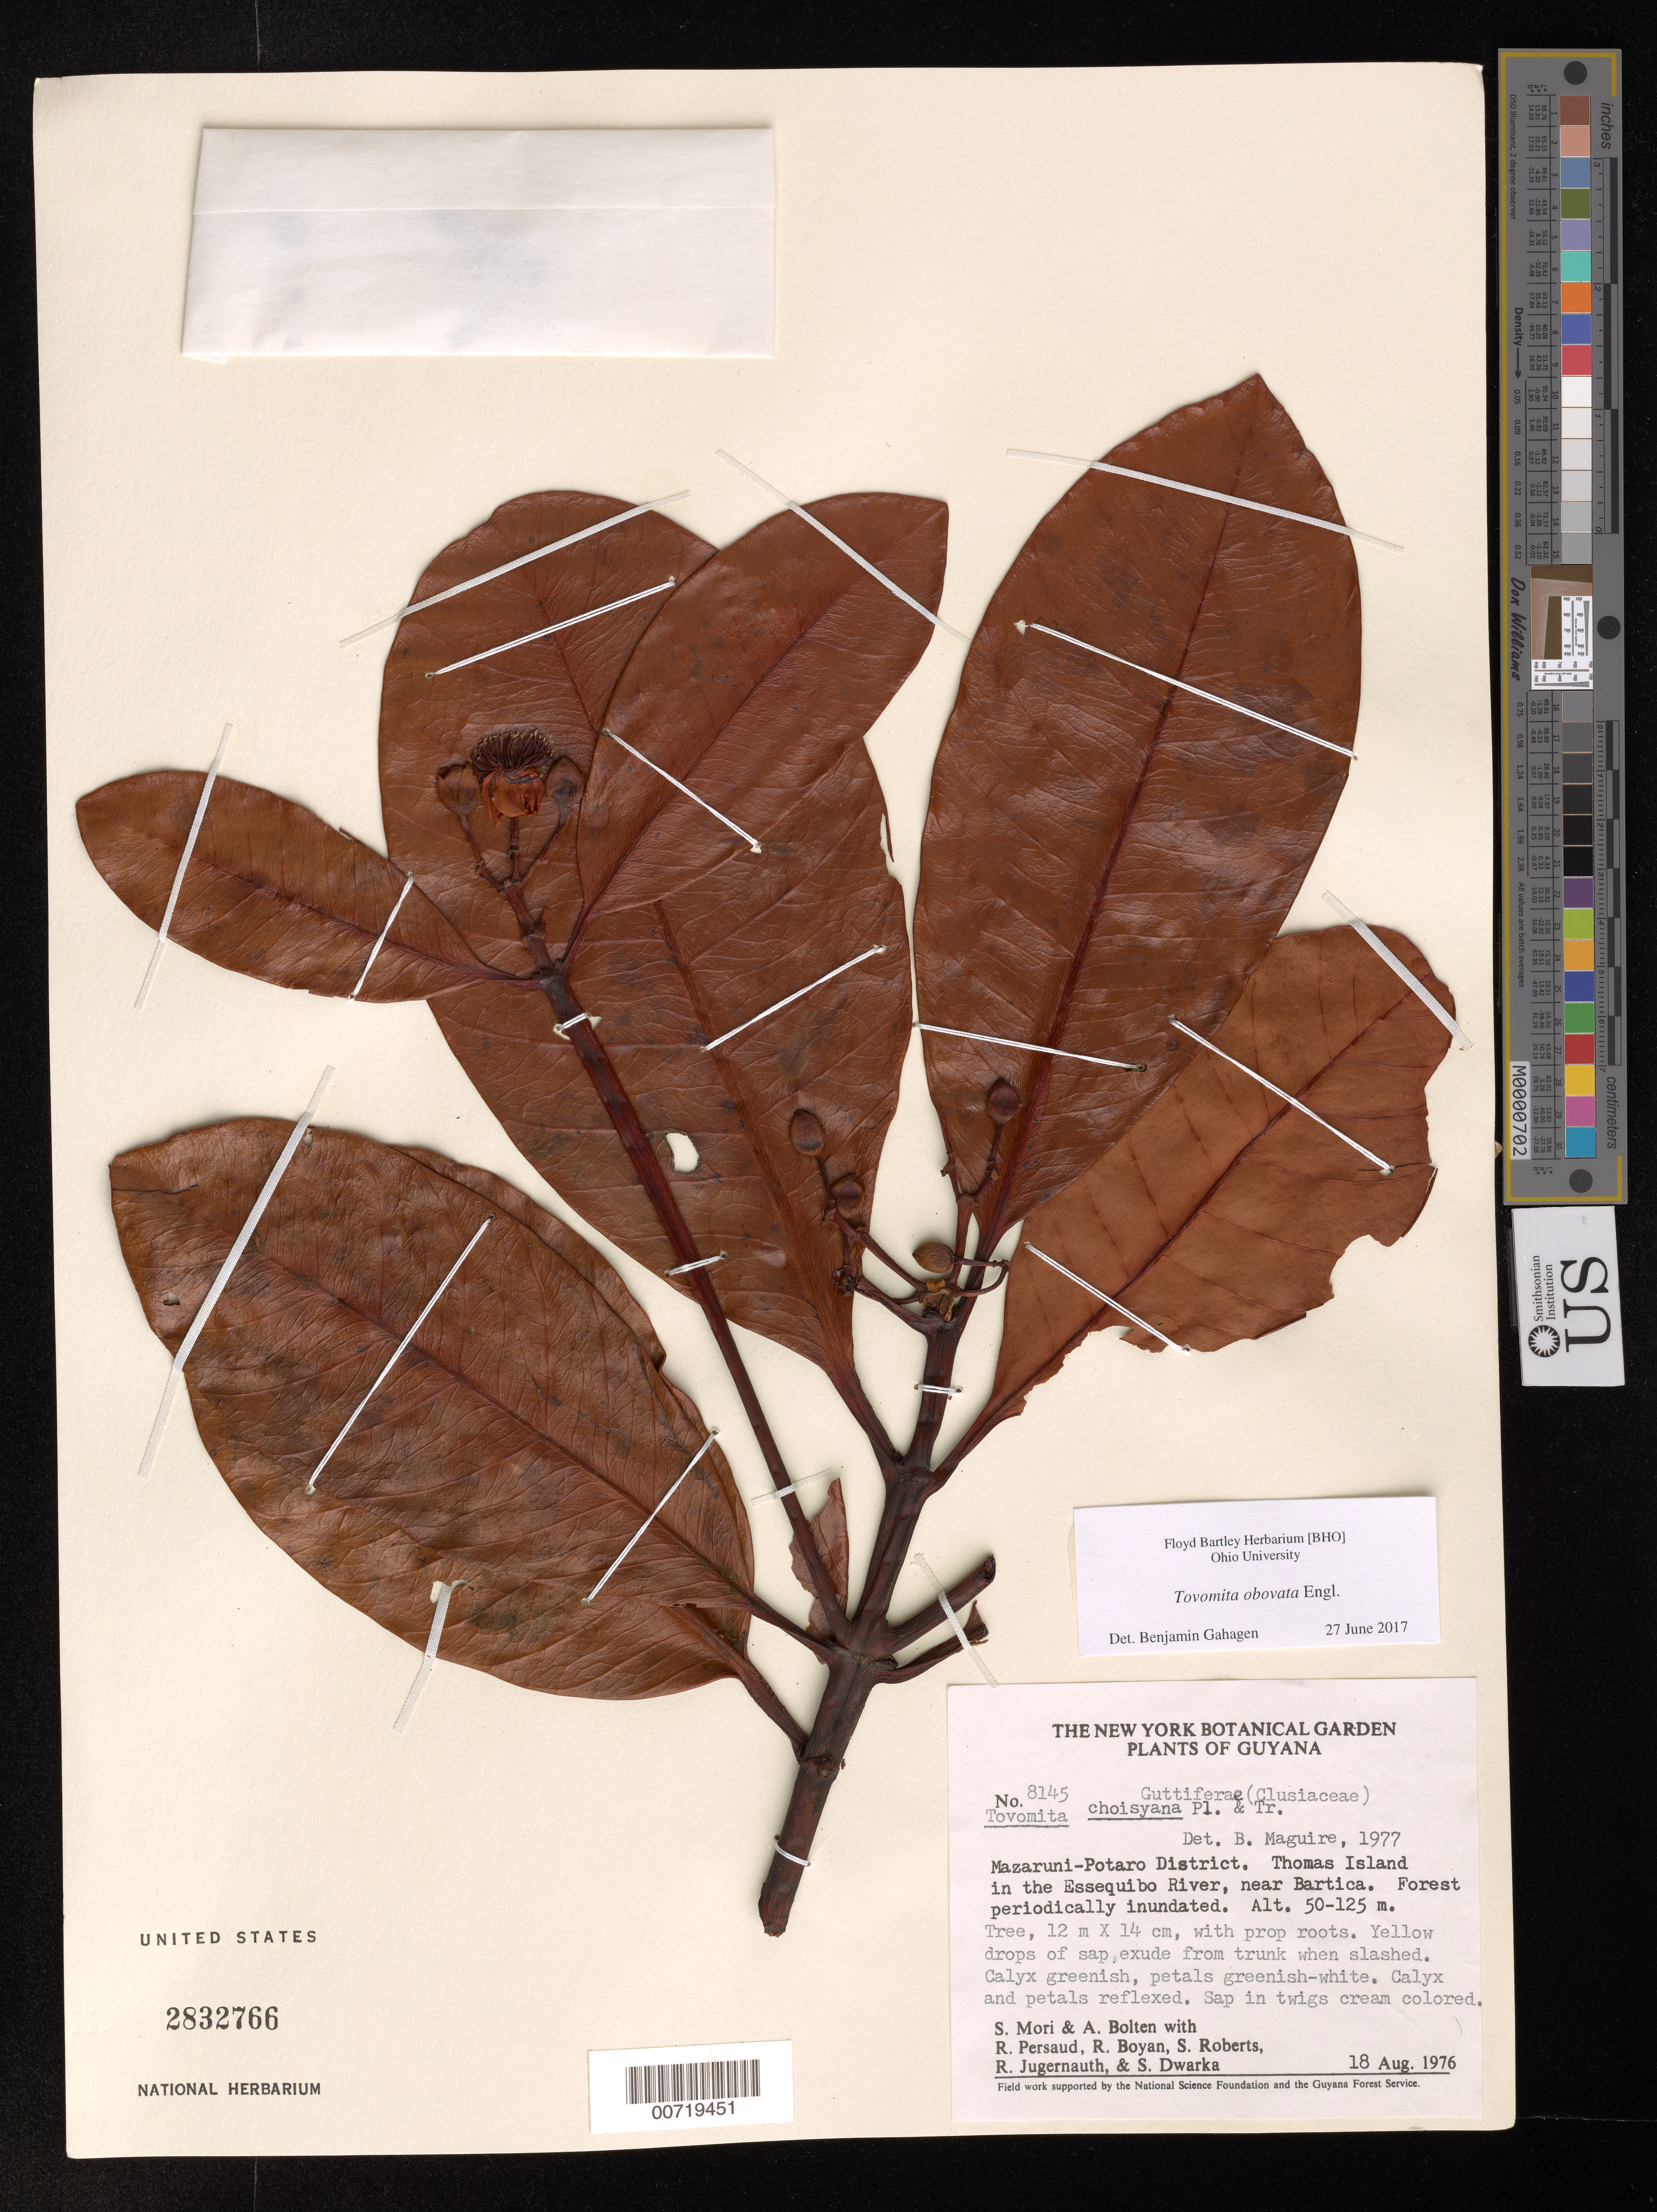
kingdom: Plantae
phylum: Tracheophyta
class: Magnoliopsida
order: Malpighiales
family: Clusiaceae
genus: Tovomita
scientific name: Tovomita obovata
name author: Engl.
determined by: Gahagen, Benjamin, (BHO), Ohio University (UNITED STATES)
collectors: S. Mori, A. Bolten, R. Persaud, R. Boyan, S. Roberts, R. Jugernauth & S. Dwarka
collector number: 8145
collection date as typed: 18-Aug-76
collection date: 1976-08-18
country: Guyana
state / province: Cuyuni-Mazaruni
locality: Thomas Island, Essequibo River, near Bartica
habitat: Forest periodically inundated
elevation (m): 50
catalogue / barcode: US 2832766